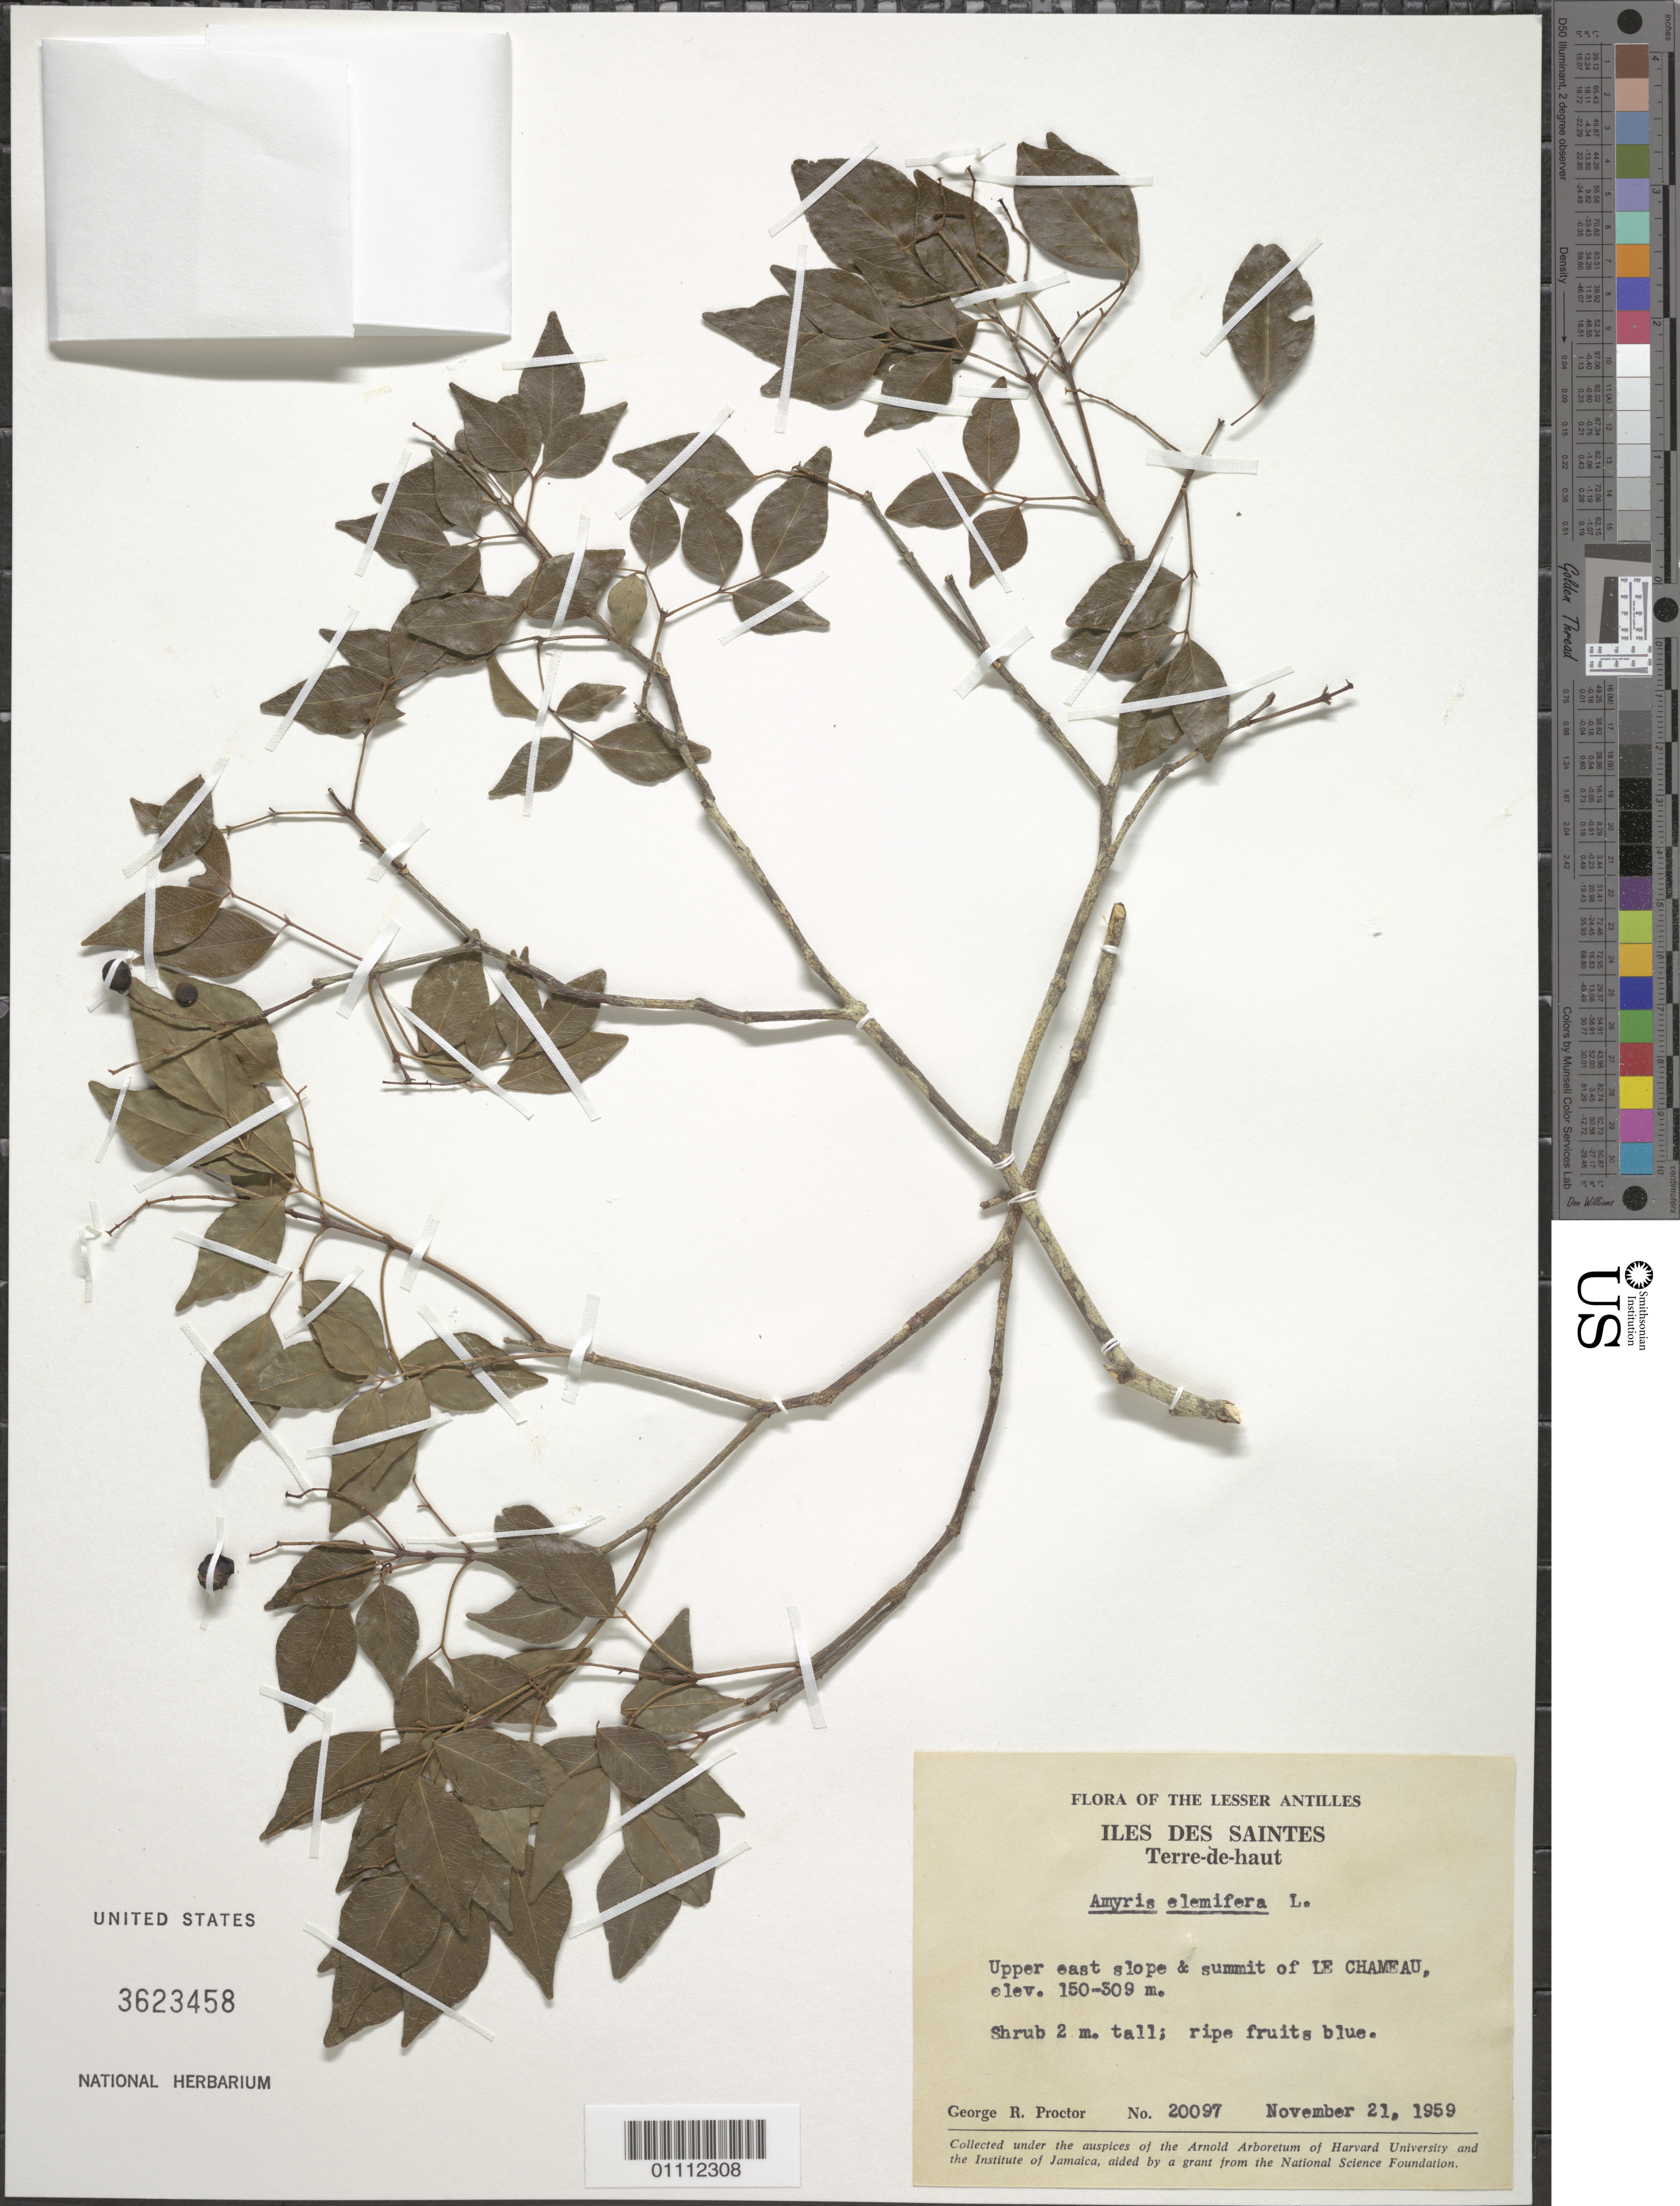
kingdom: Plantae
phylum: Tracheophyta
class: Magnoliopsida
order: Sapindales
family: Rutaceae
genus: Amyris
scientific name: Amyris elemifera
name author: L.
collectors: G. R. Proctor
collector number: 20097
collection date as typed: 21 Nov 1959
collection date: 1959-11-21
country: Guadeloupe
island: Îles des Saintes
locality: Le Chameau, uppeast slope and summit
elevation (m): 150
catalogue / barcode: US 3623458